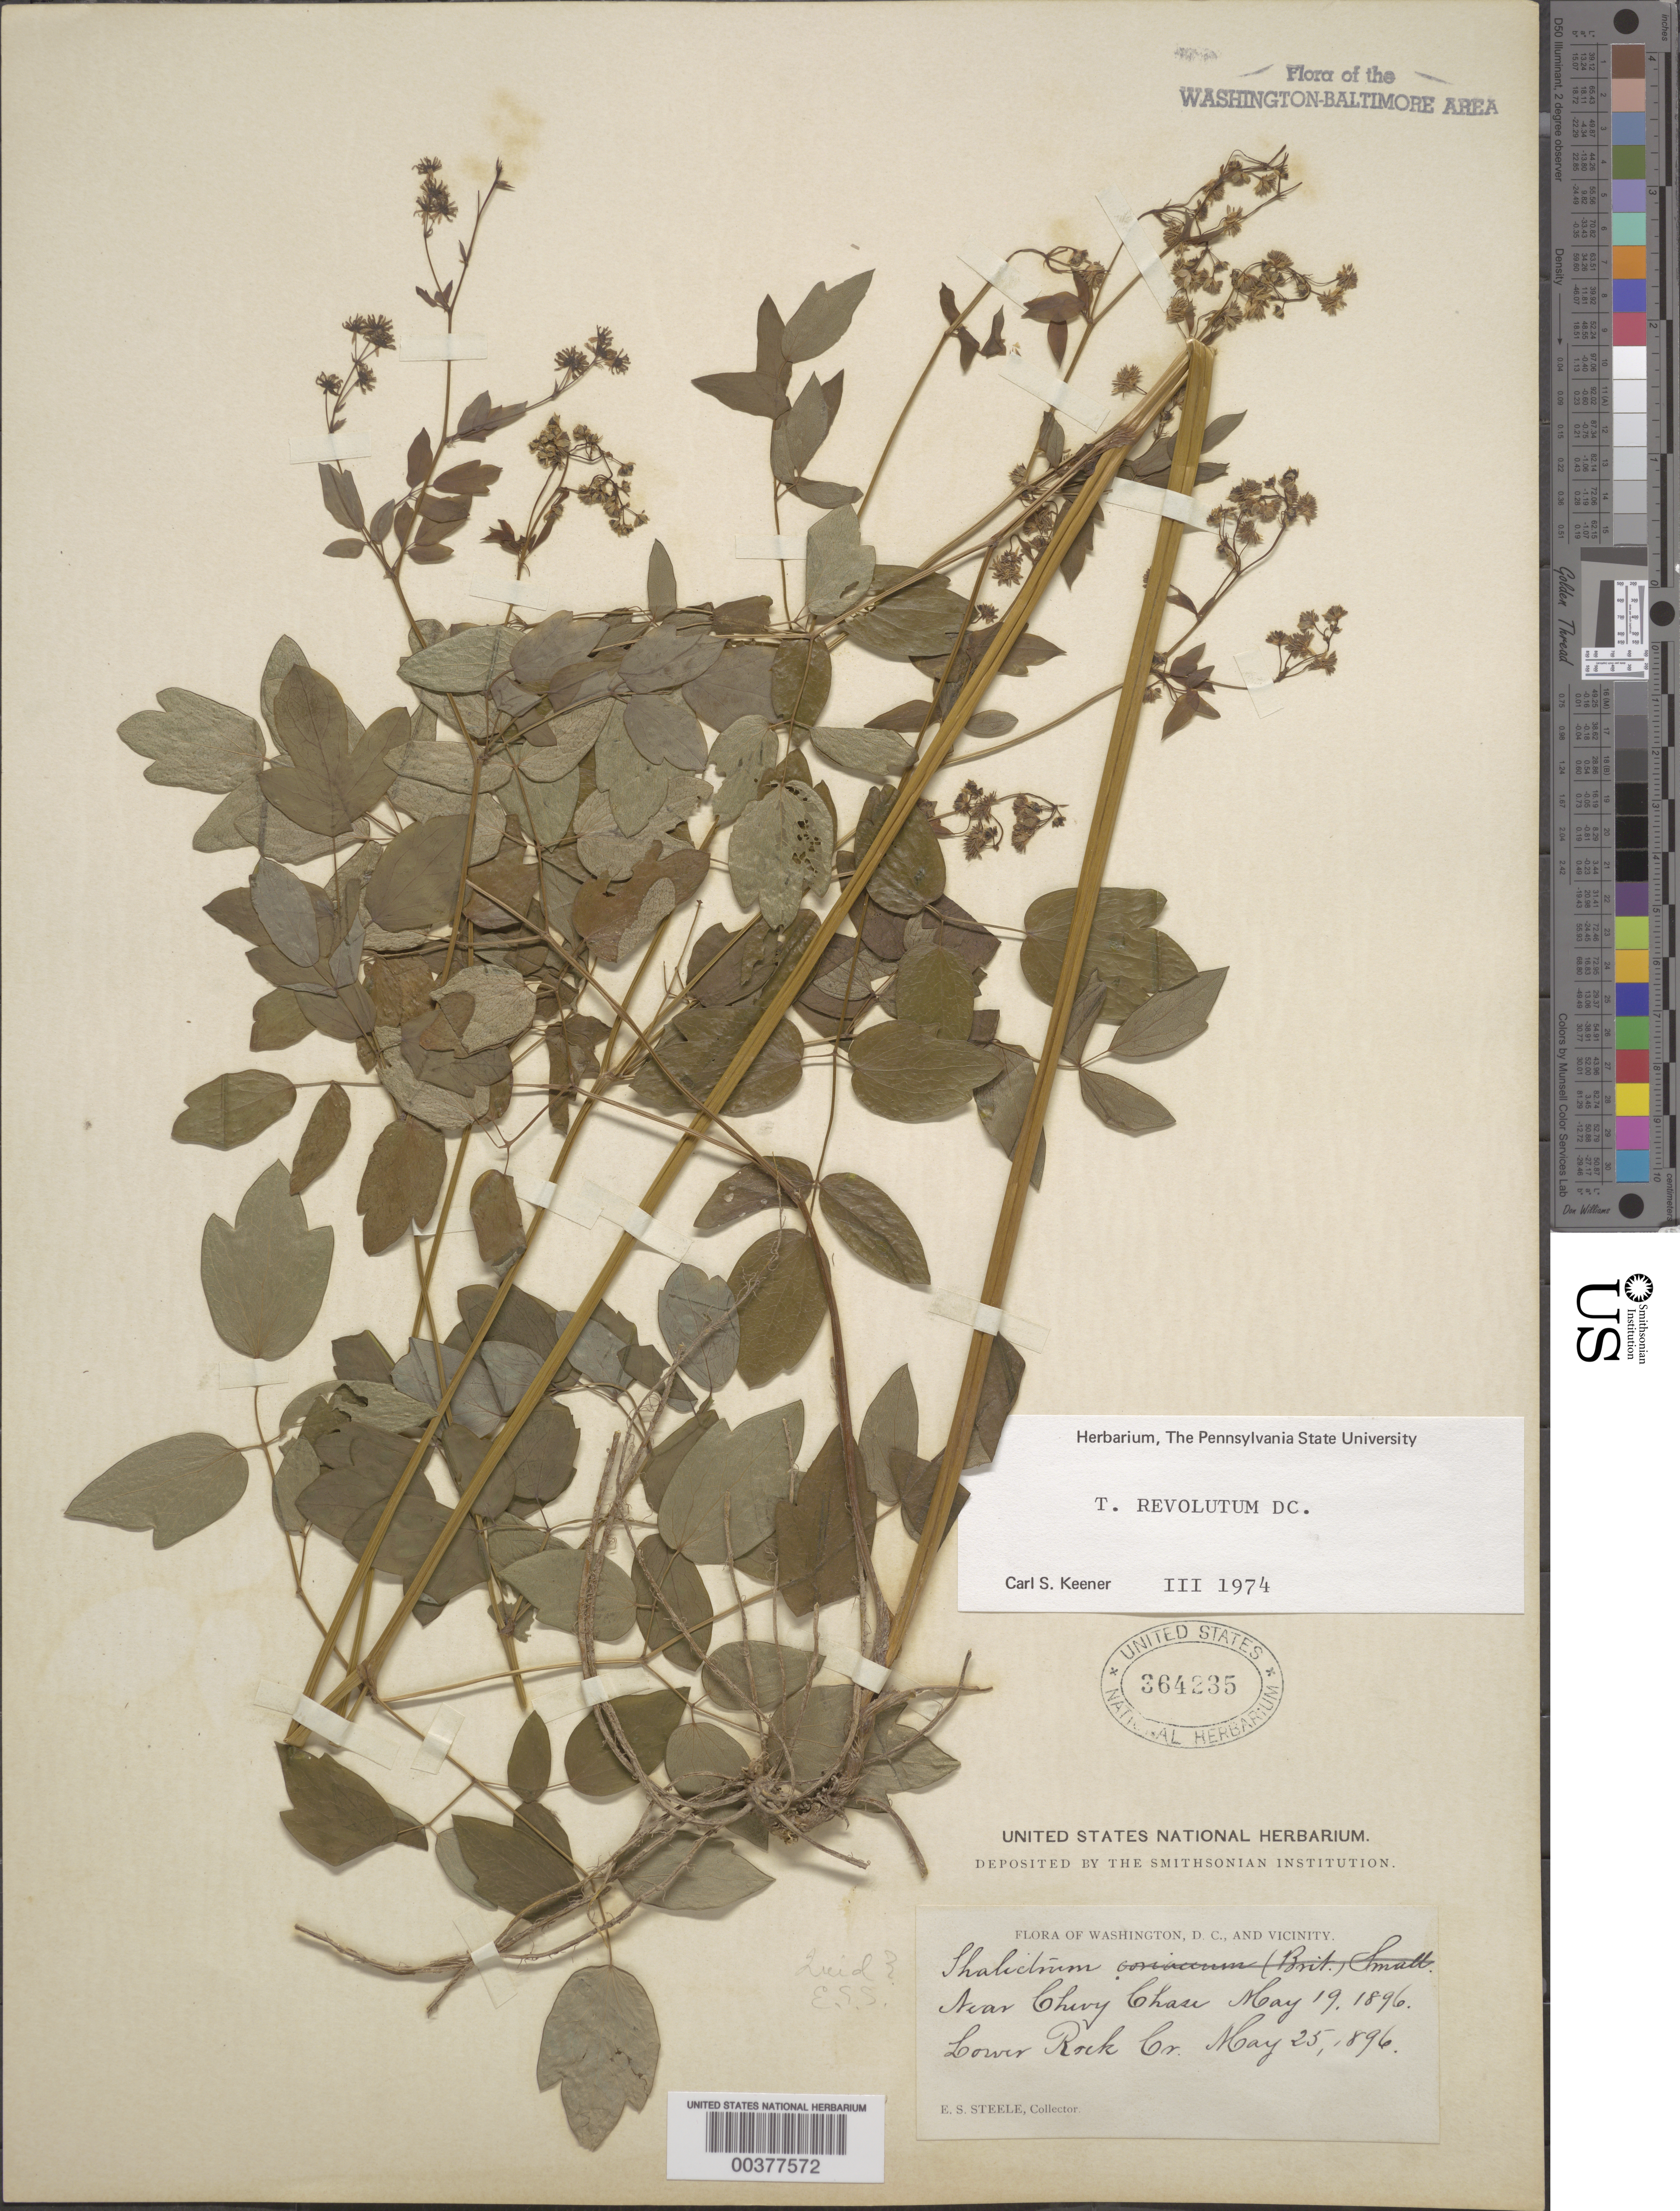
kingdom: Plantae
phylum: Tracheophyta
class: Magnoliopsida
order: Ranunculales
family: Ranunculaceae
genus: Thalictrum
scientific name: Thalictrum amphibolum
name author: Greene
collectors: E. Steele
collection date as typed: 19 May 1896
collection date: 1896-05-19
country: United States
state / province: District of Columbia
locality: Chevy Chase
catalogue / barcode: US 364235